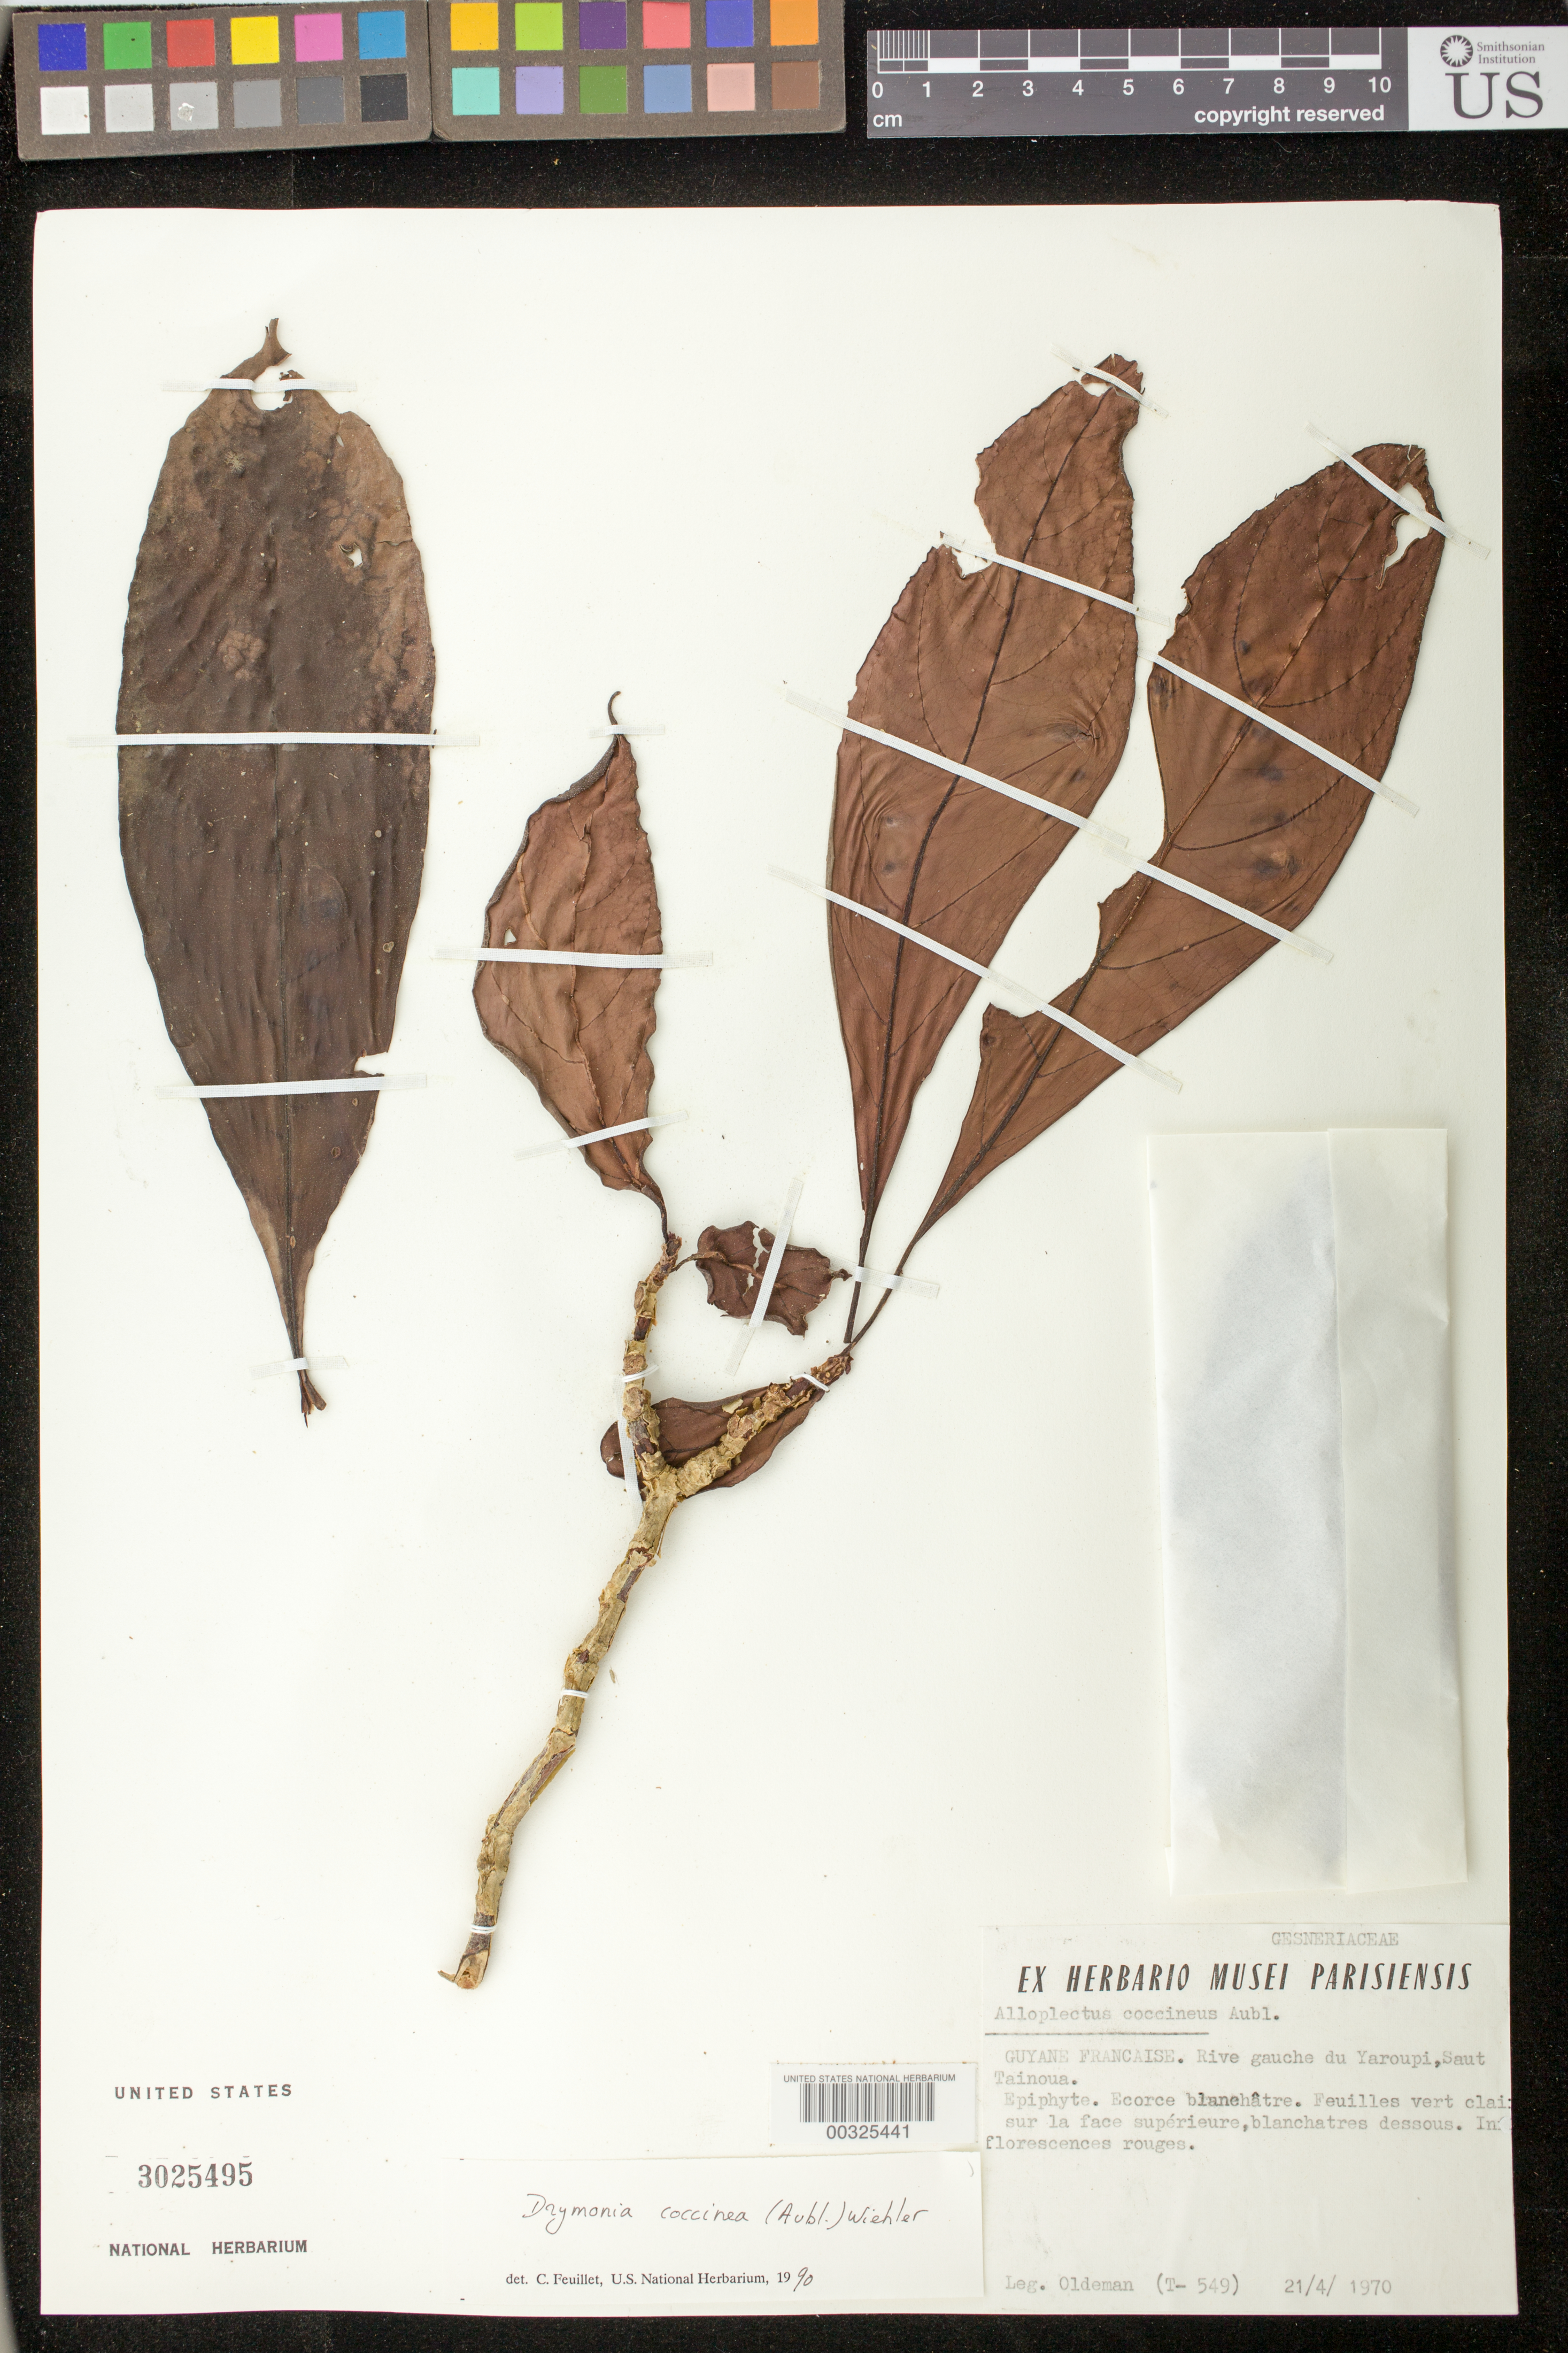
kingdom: Plantae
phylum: Tracheophyta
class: Magnoliopsida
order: Lamiales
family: Gesneriaceae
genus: Drymonia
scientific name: Drymonia coccinea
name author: (Aubl.) Wiehler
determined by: Skog, Laurence E.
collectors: R. Oldeman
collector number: T- 549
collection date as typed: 21 Apr 1970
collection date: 1970-04-21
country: French Guiana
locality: Rive gauche du Yaroupi, Saut Tainoua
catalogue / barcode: US 3025495